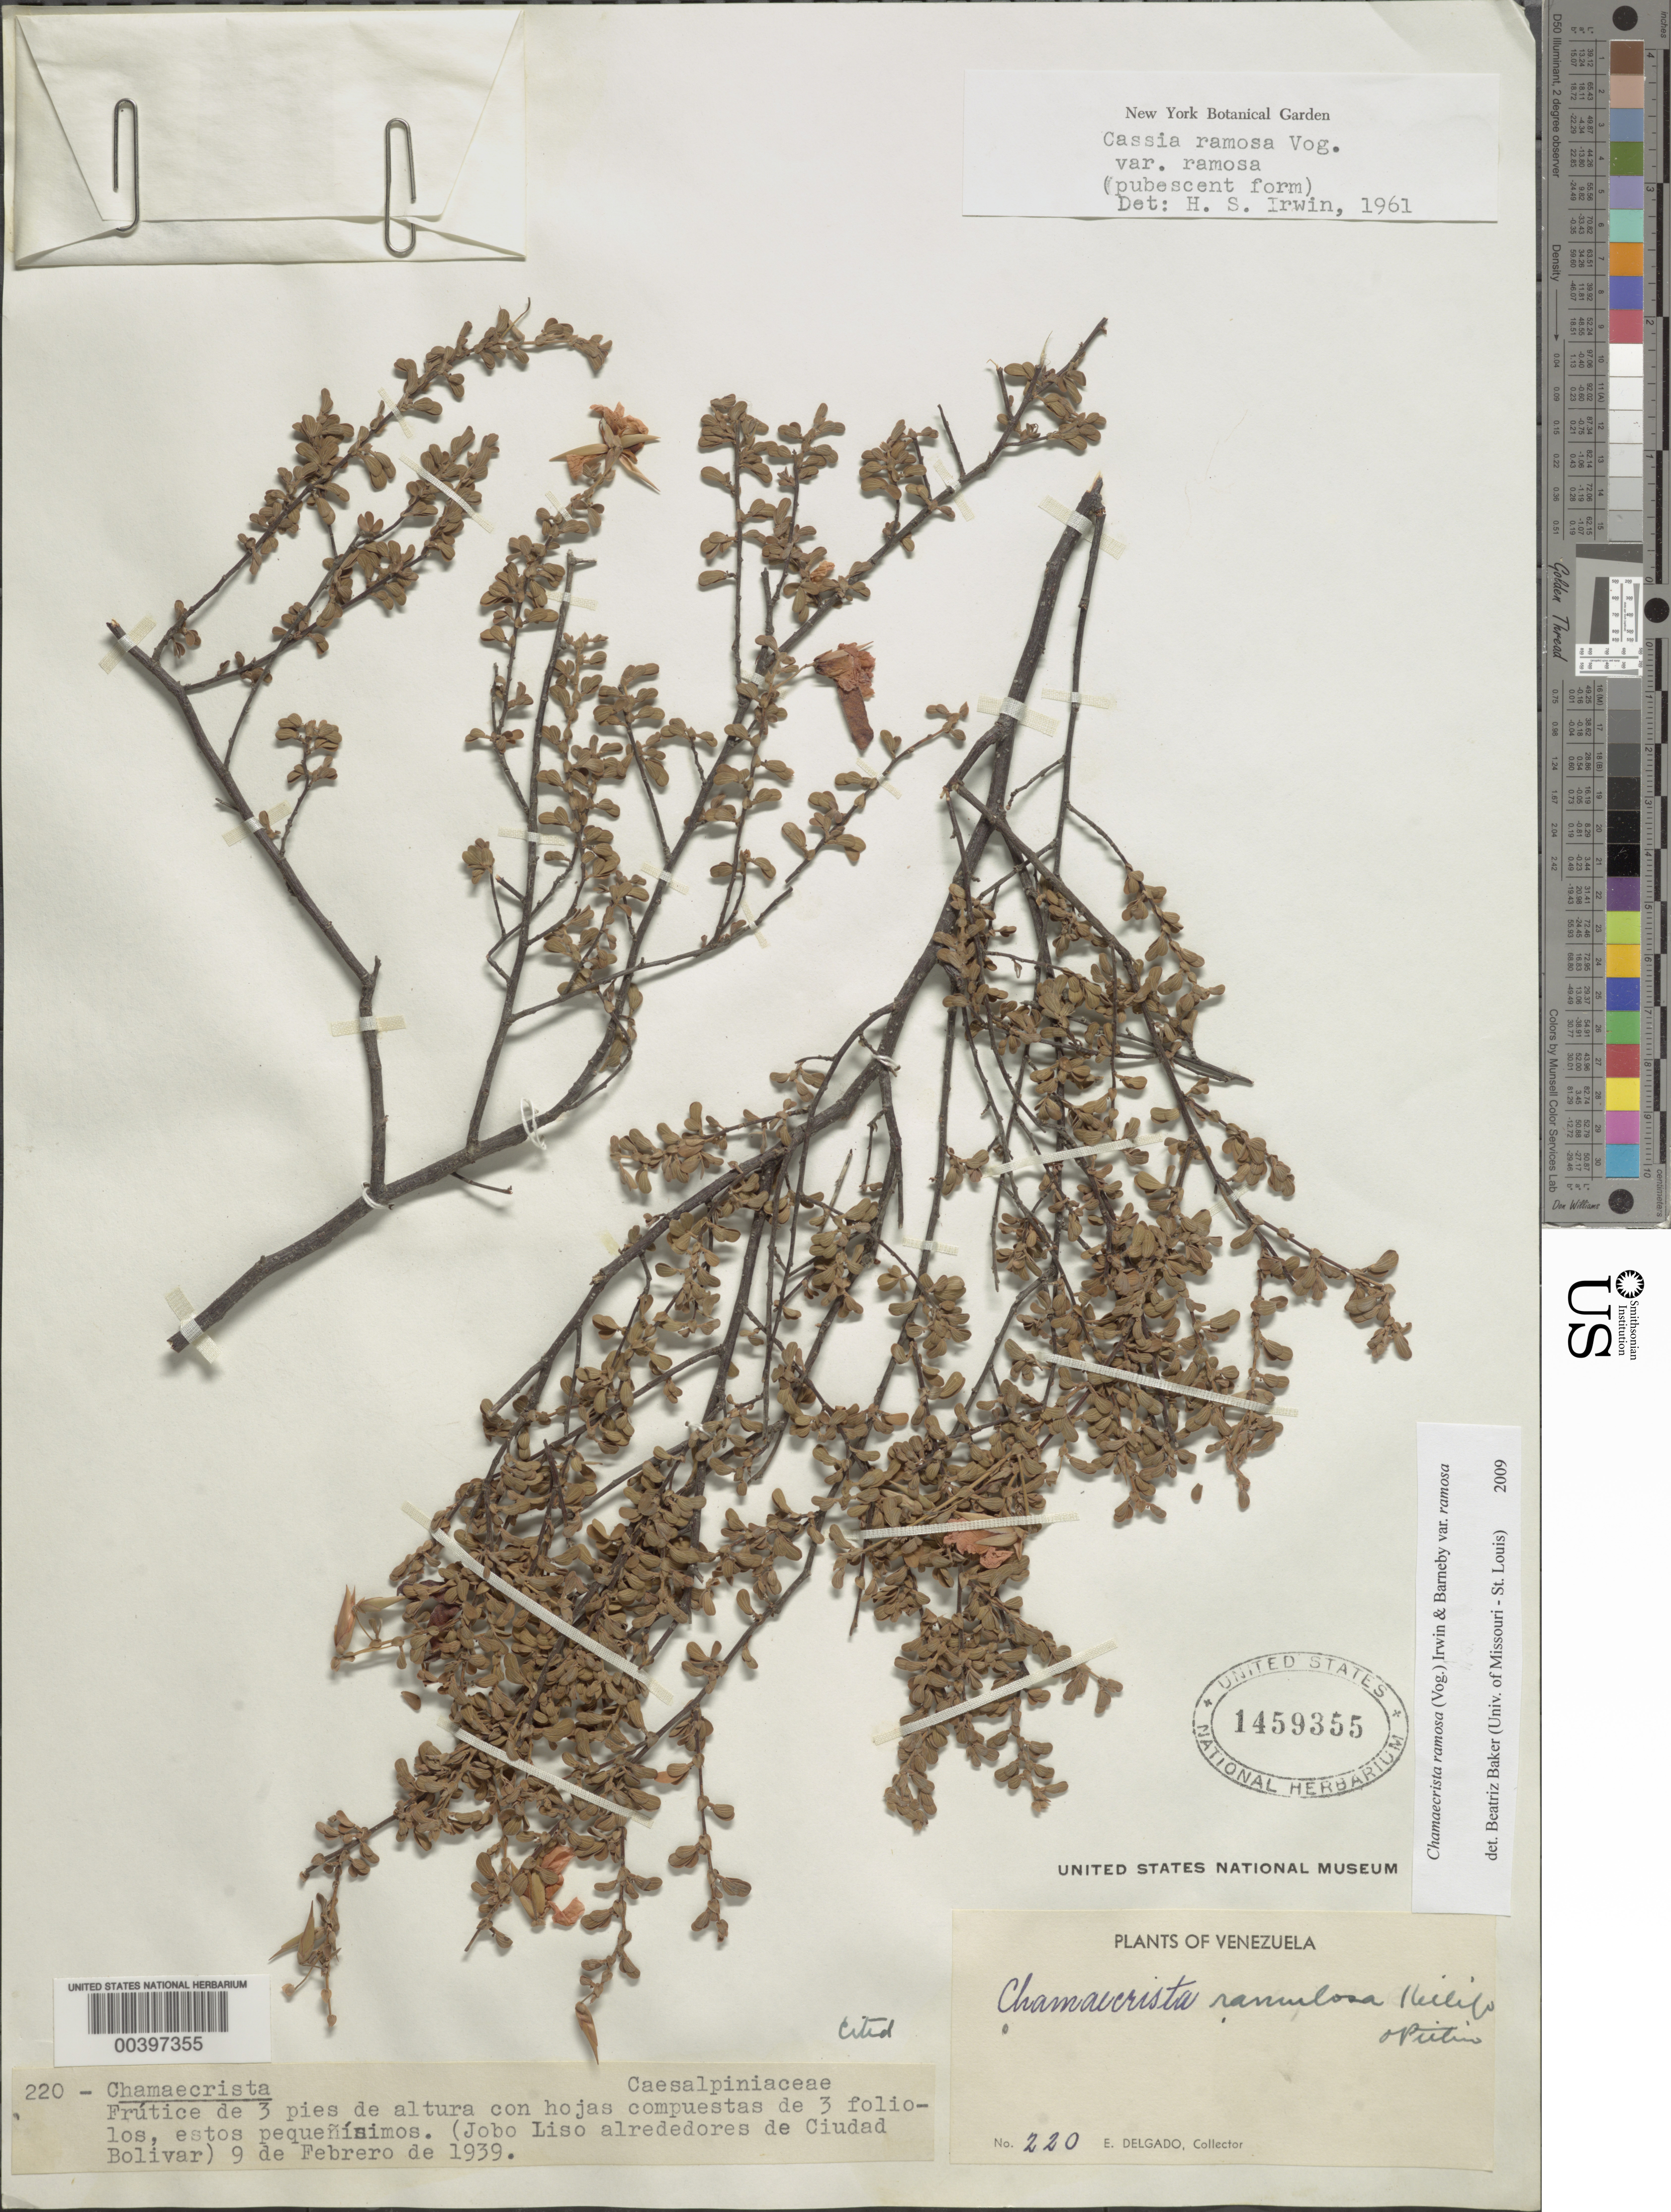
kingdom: Plantae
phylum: Tracheophyta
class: Magnoliopsida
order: Fabales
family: Fabaceae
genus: Chamaecrista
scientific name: Chamaecrista ramosa var. ramosa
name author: (Vogel) H.S. Irwin & Barneby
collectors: E. Delgado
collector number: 220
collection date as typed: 09 Feb 1939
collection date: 1939-02-09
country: Venezuela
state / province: Bolivar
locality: Jobo Liso alrededores de Ciudad Bolivar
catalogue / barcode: US 1459355